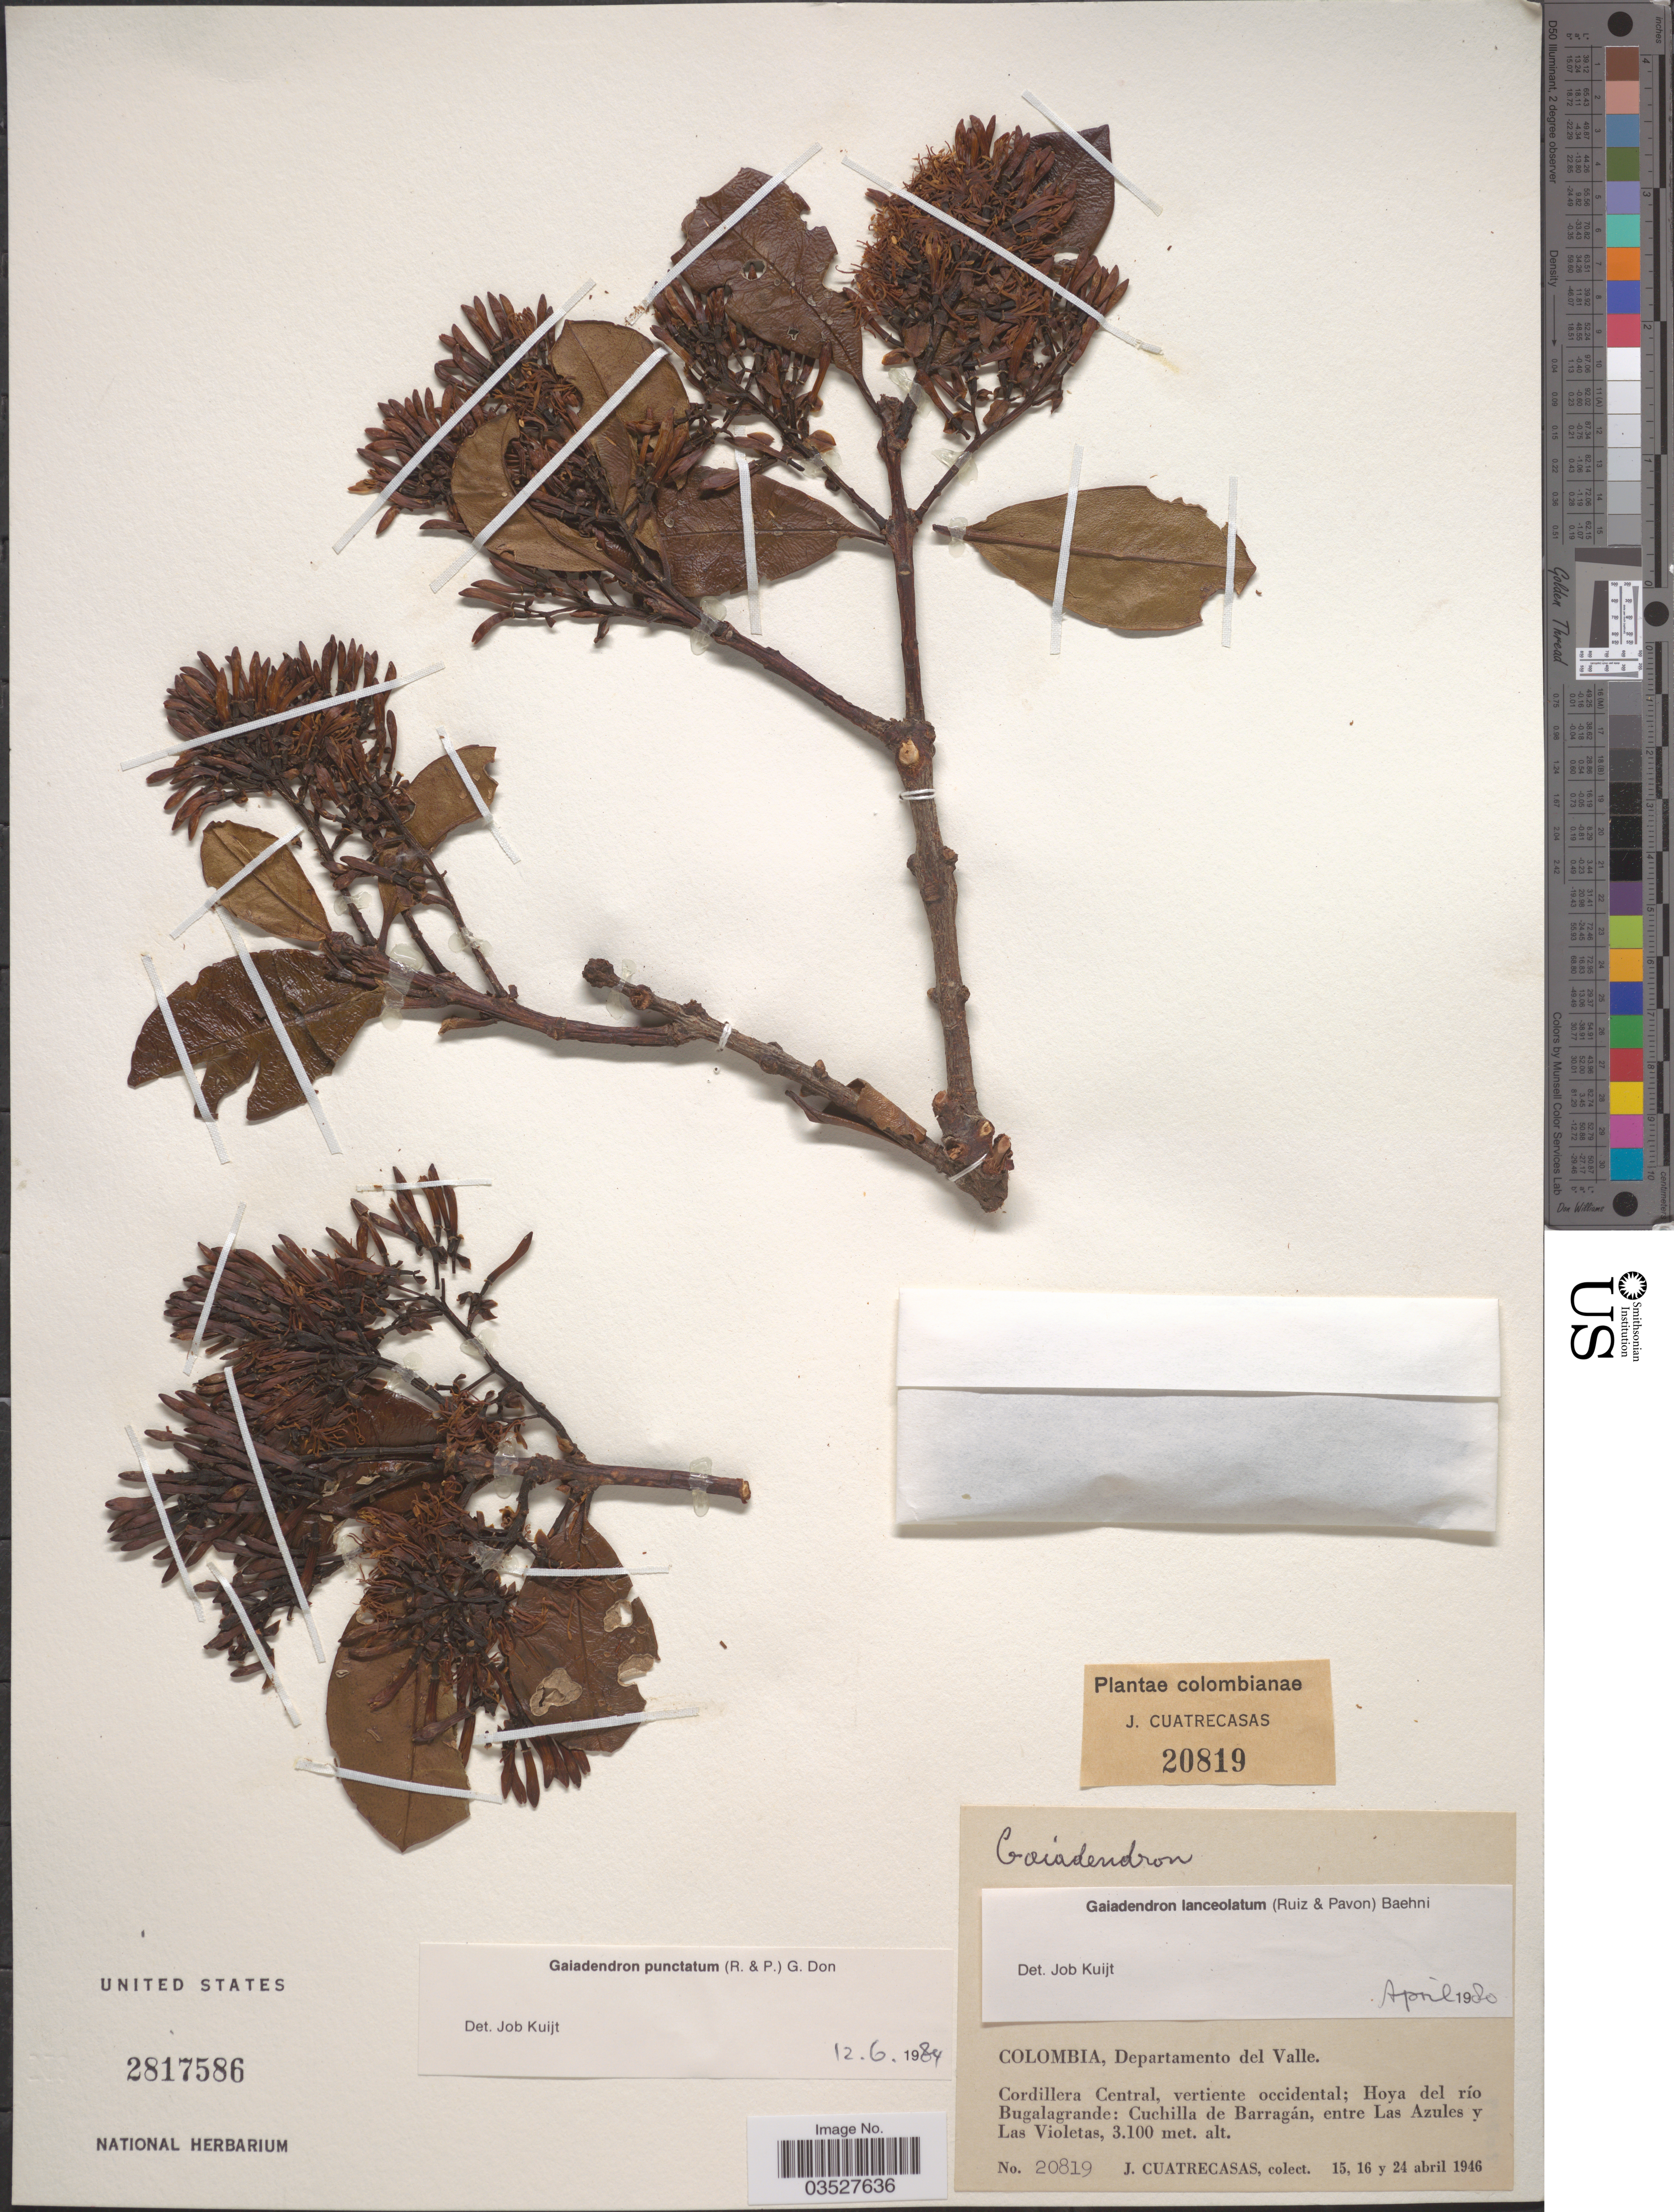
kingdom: Plantae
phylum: Tracheophyta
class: Magnoliopsida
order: Santalales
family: Loranthaceae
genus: Gaiadendron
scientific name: Gaiadendron punctatum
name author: (Ruiz & Pav.) G. Don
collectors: J. Cuatrecasas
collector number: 20819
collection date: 1946-04-15/1946-04-24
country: Colombia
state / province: Valle del Cauca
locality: Departamento del Valle. Cordillera Central, vertiente occidental; Hoya del río Bugalagrande: Cuchilla de Barragán, entre Las Azules y Las Violetas.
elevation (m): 3100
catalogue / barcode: US 2817586